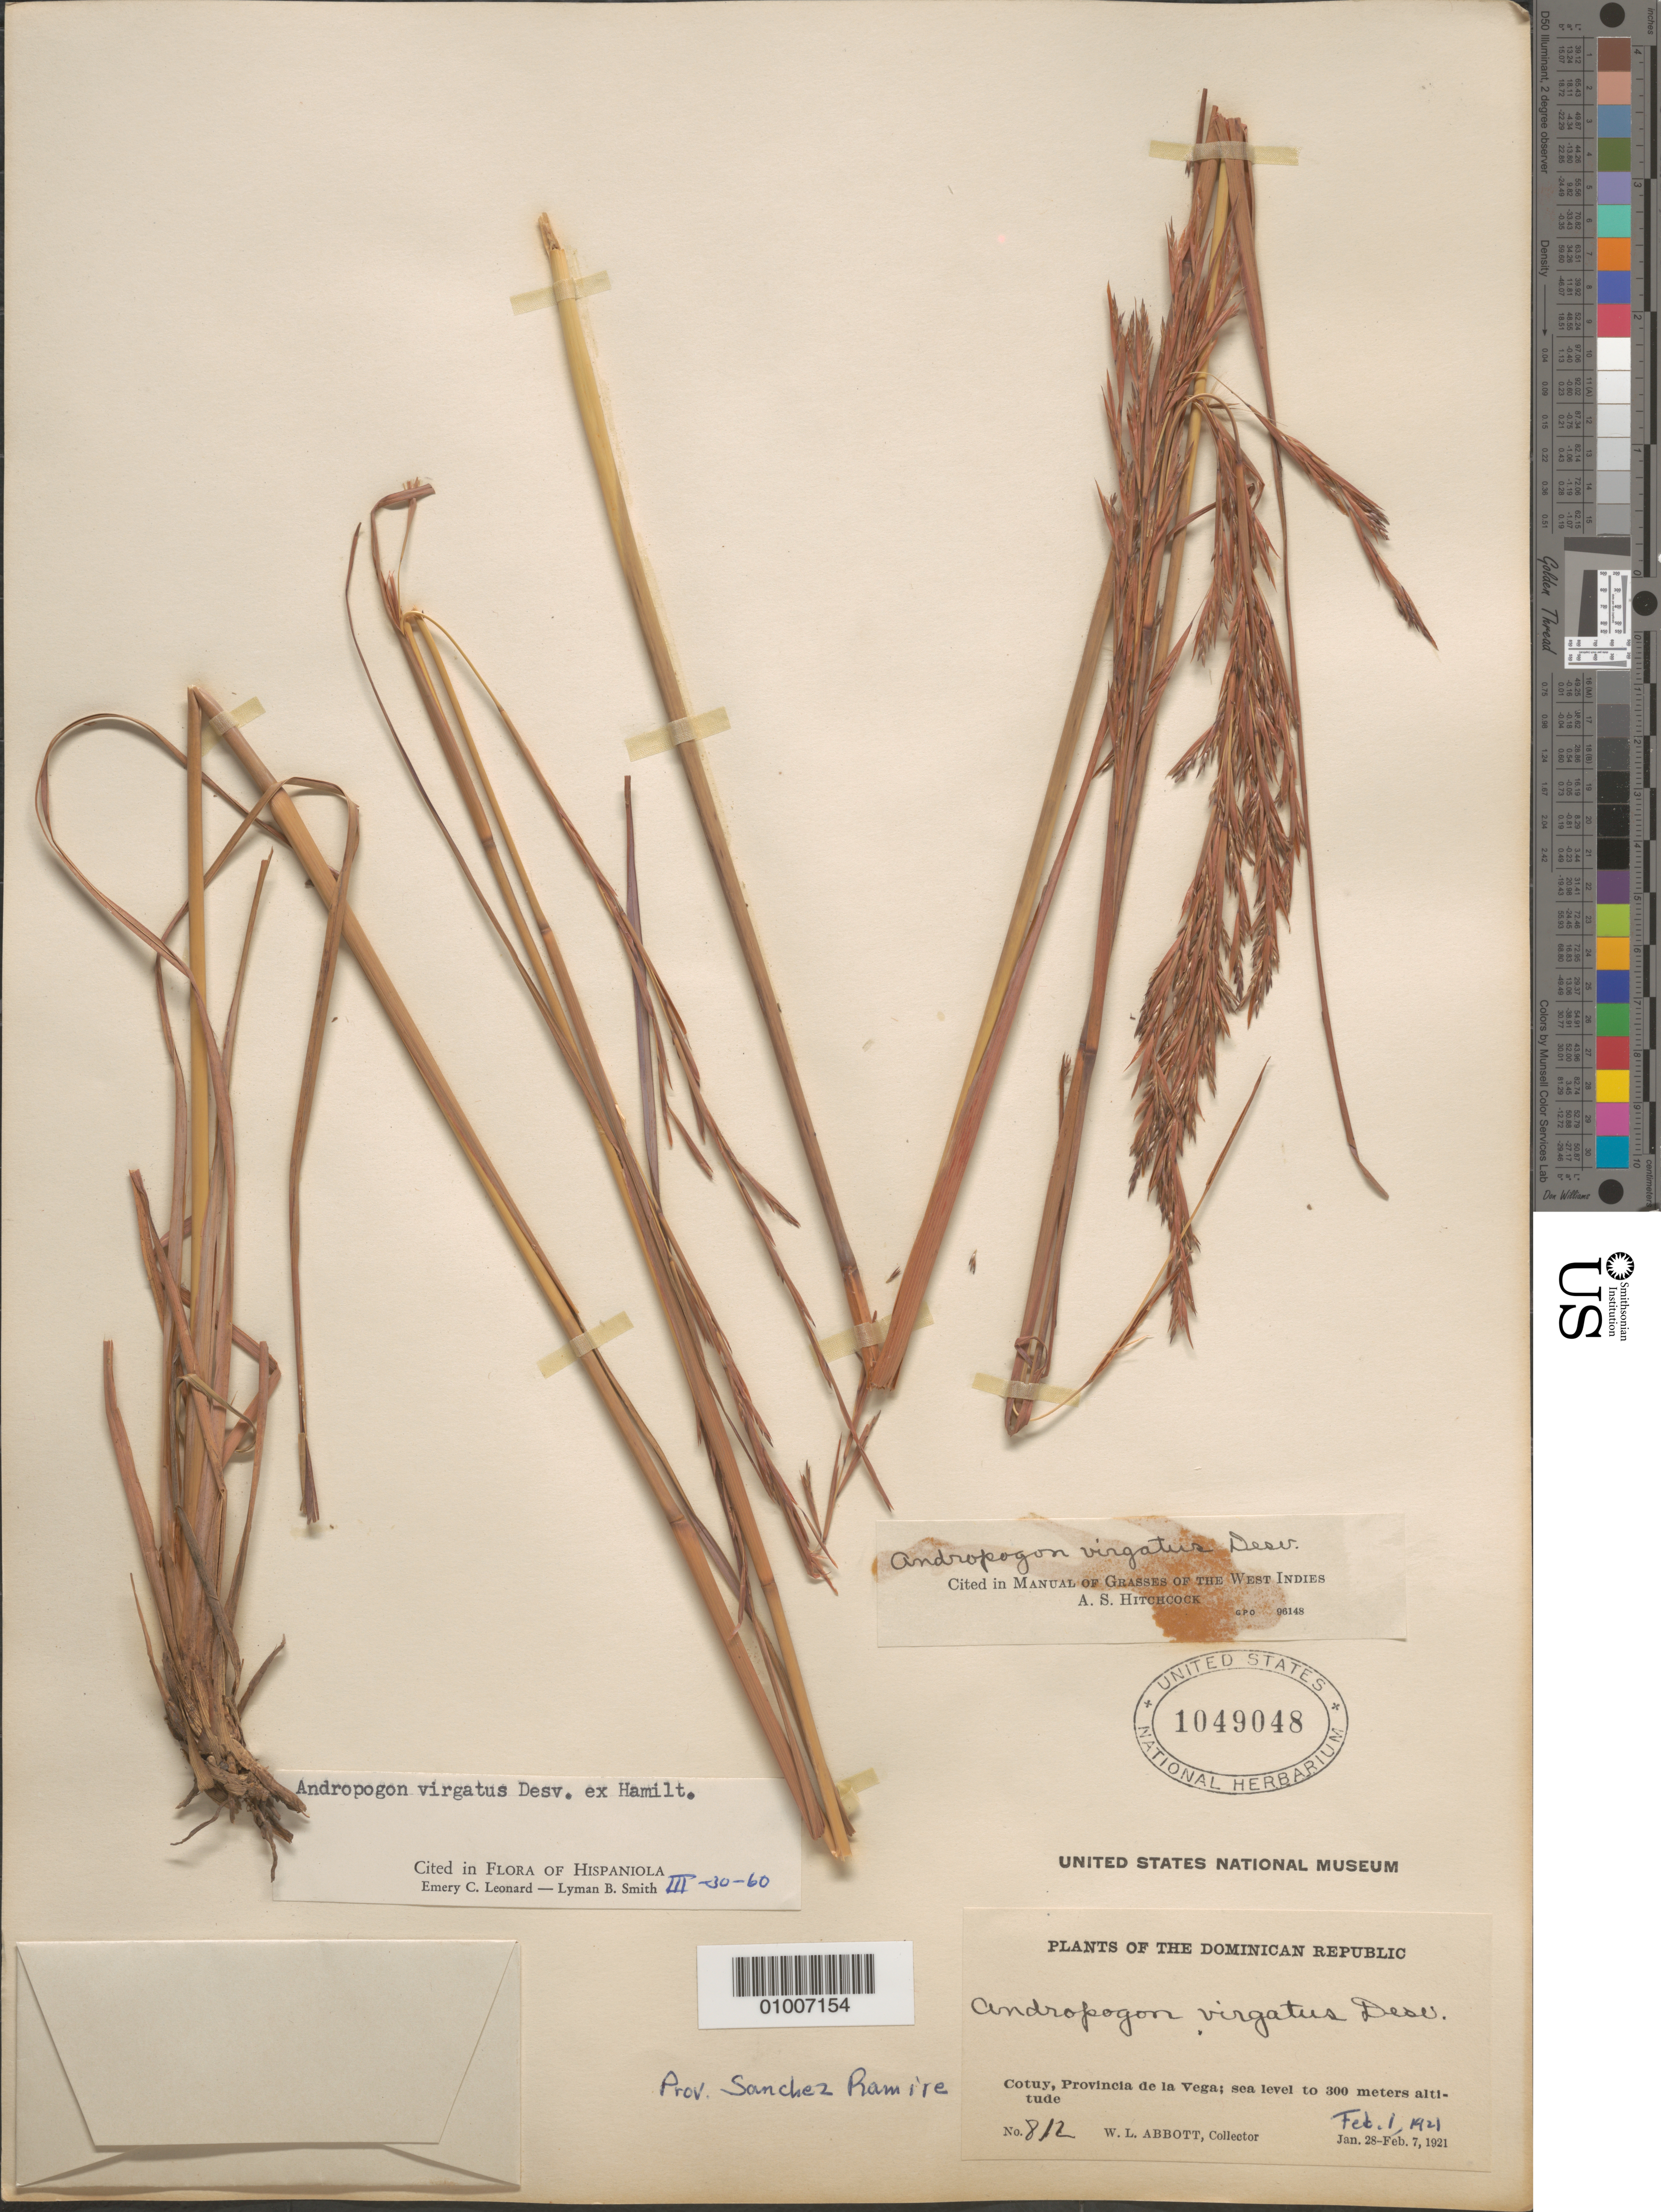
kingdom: Plantae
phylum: Tracheophyta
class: Liliopsida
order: Poales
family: Poaceae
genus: Hypogynium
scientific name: Hypogynium virgatum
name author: (Desv. ex Ham.) Dandy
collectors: W. L. Abbott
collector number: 812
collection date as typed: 01 Feb 1921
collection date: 1921-02-01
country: Dominican Republic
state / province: La Vega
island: Hispaniola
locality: Cotuy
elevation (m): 0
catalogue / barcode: US 1049048